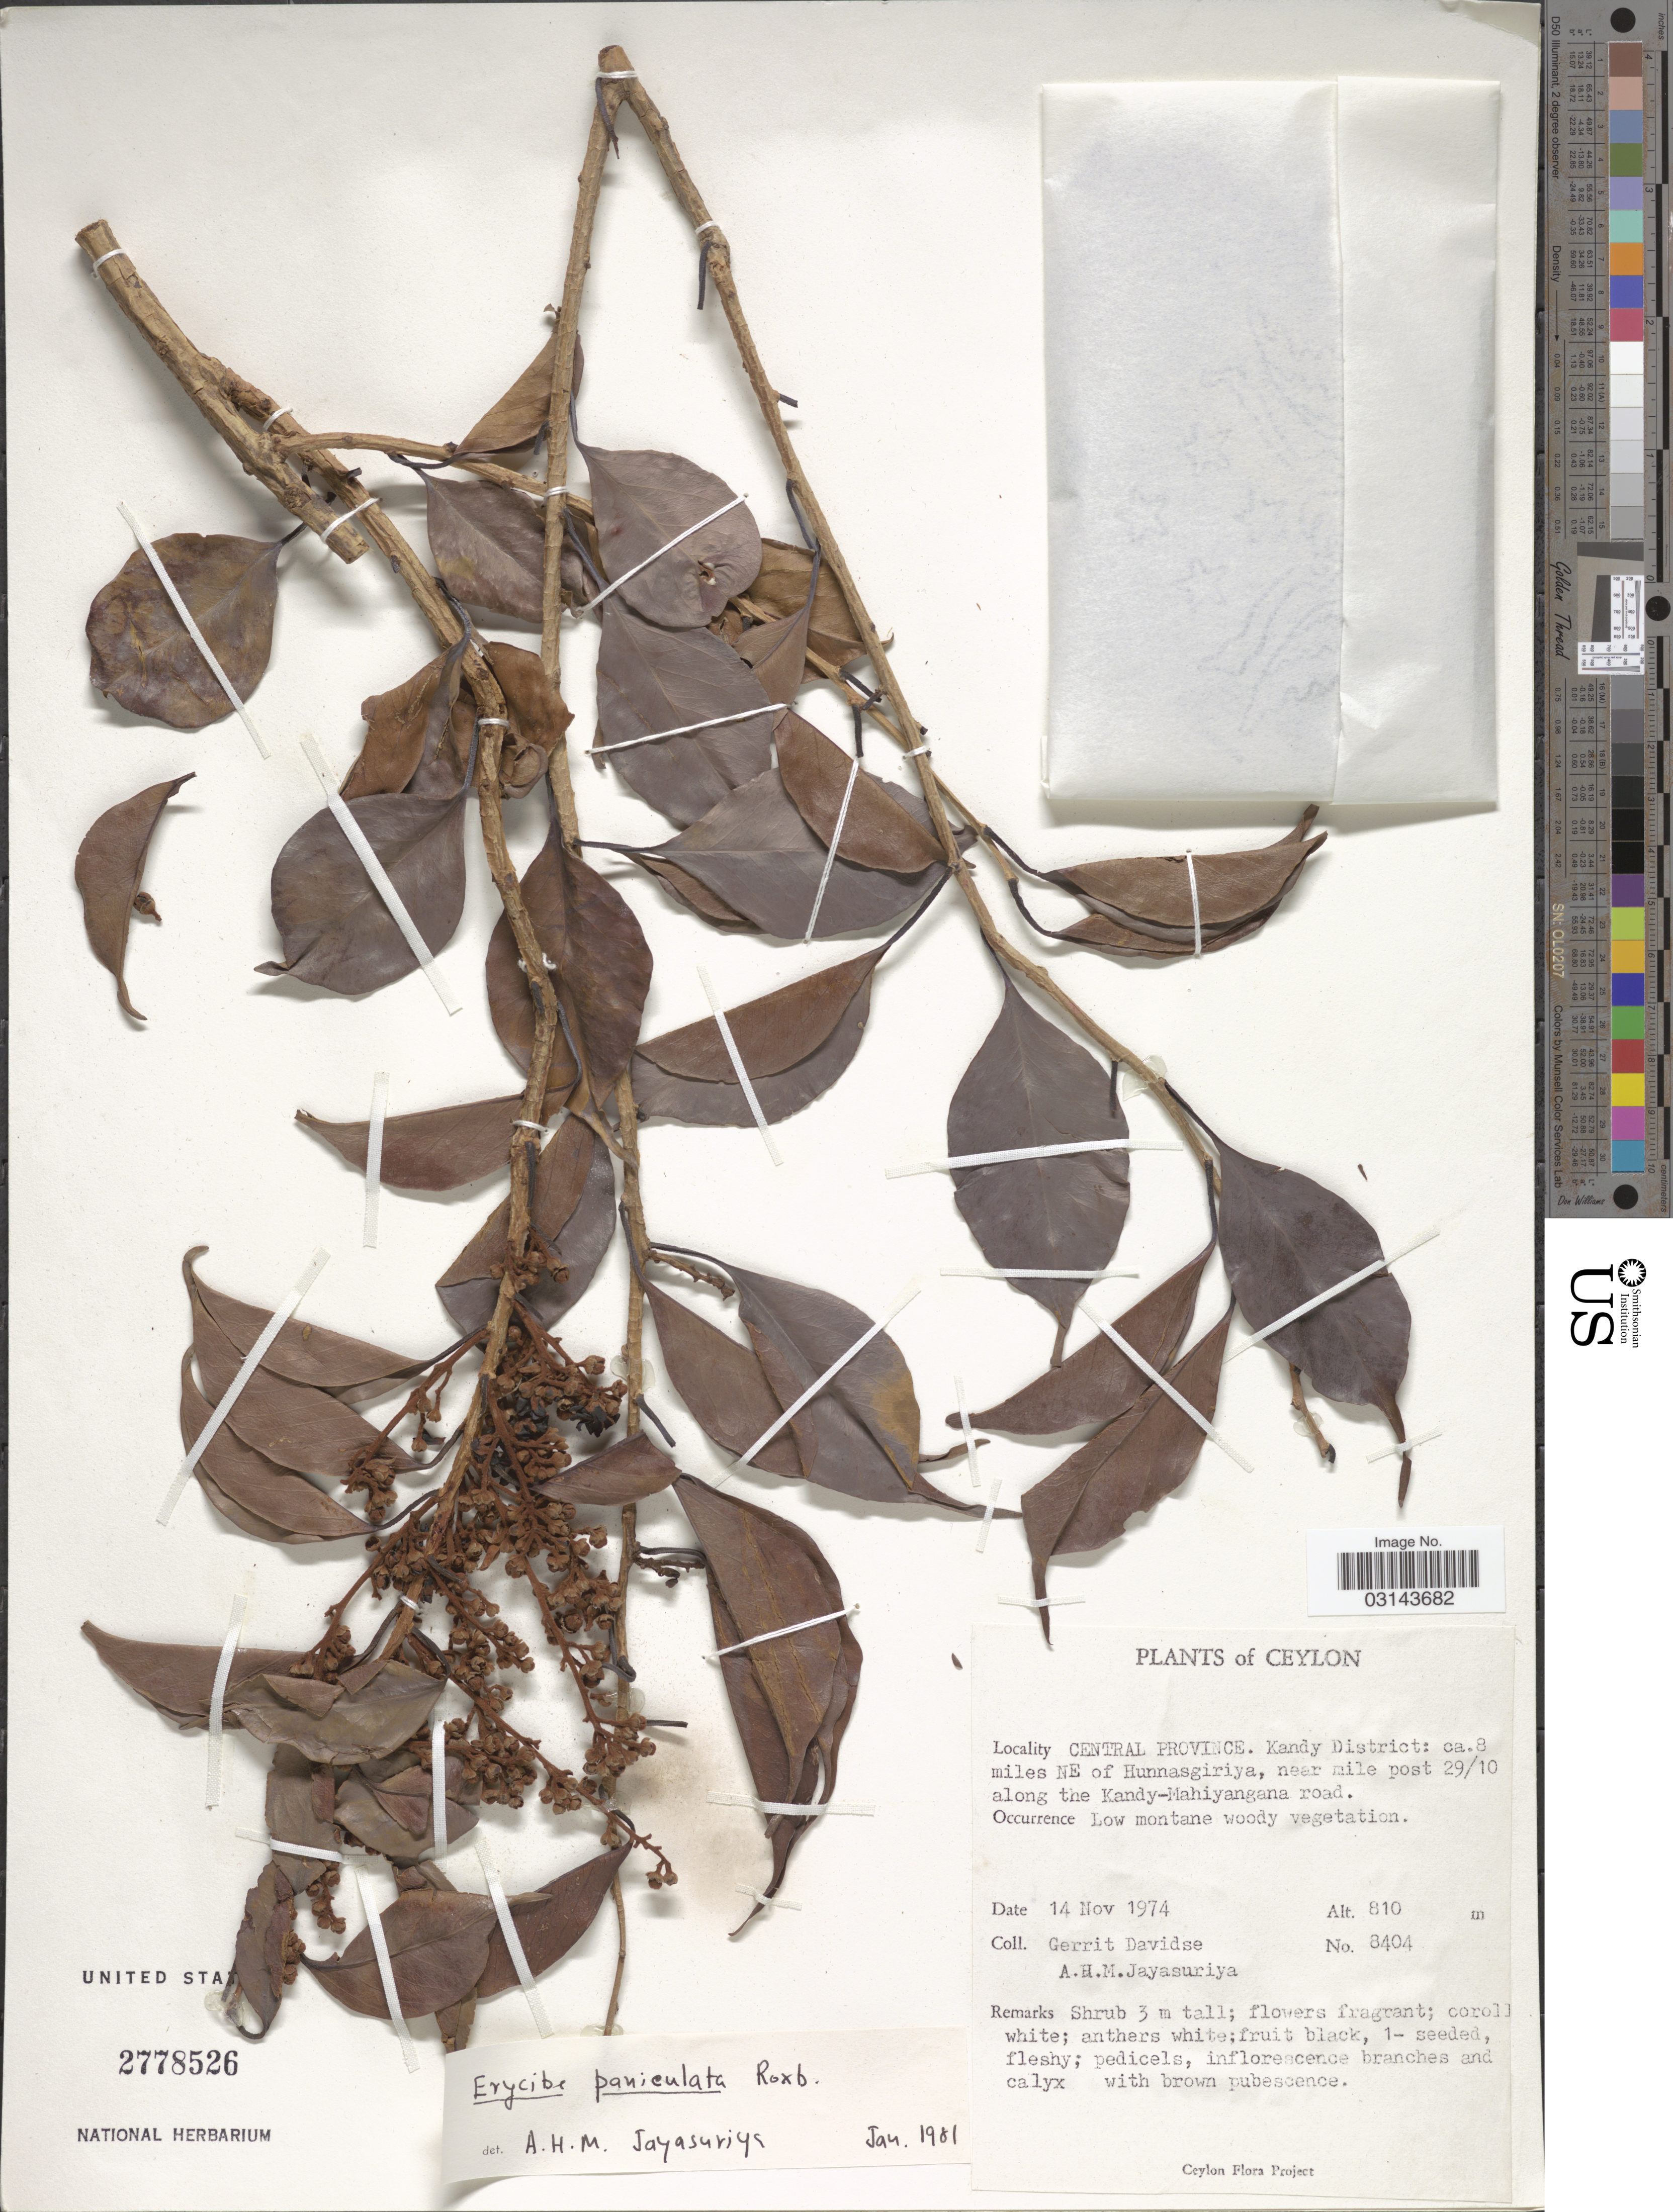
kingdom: Plantae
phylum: Tracheophyta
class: Magnoliopsida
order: Solanales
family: Convolvulaceae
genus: Erycibe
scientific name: Erycibe paniculata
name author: Roxb.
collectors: G. Davidse & A. H. Jayasuriya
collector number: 8404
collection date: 1974-11-14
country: Sri Lanka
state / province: Central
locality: Ceylon. Kandy District: ca. 8 miles NE of Hunnasgiriya, near mile post 29/10 along the Kandy-Mahiyangana road.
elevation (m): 810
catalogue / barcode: US 2778526